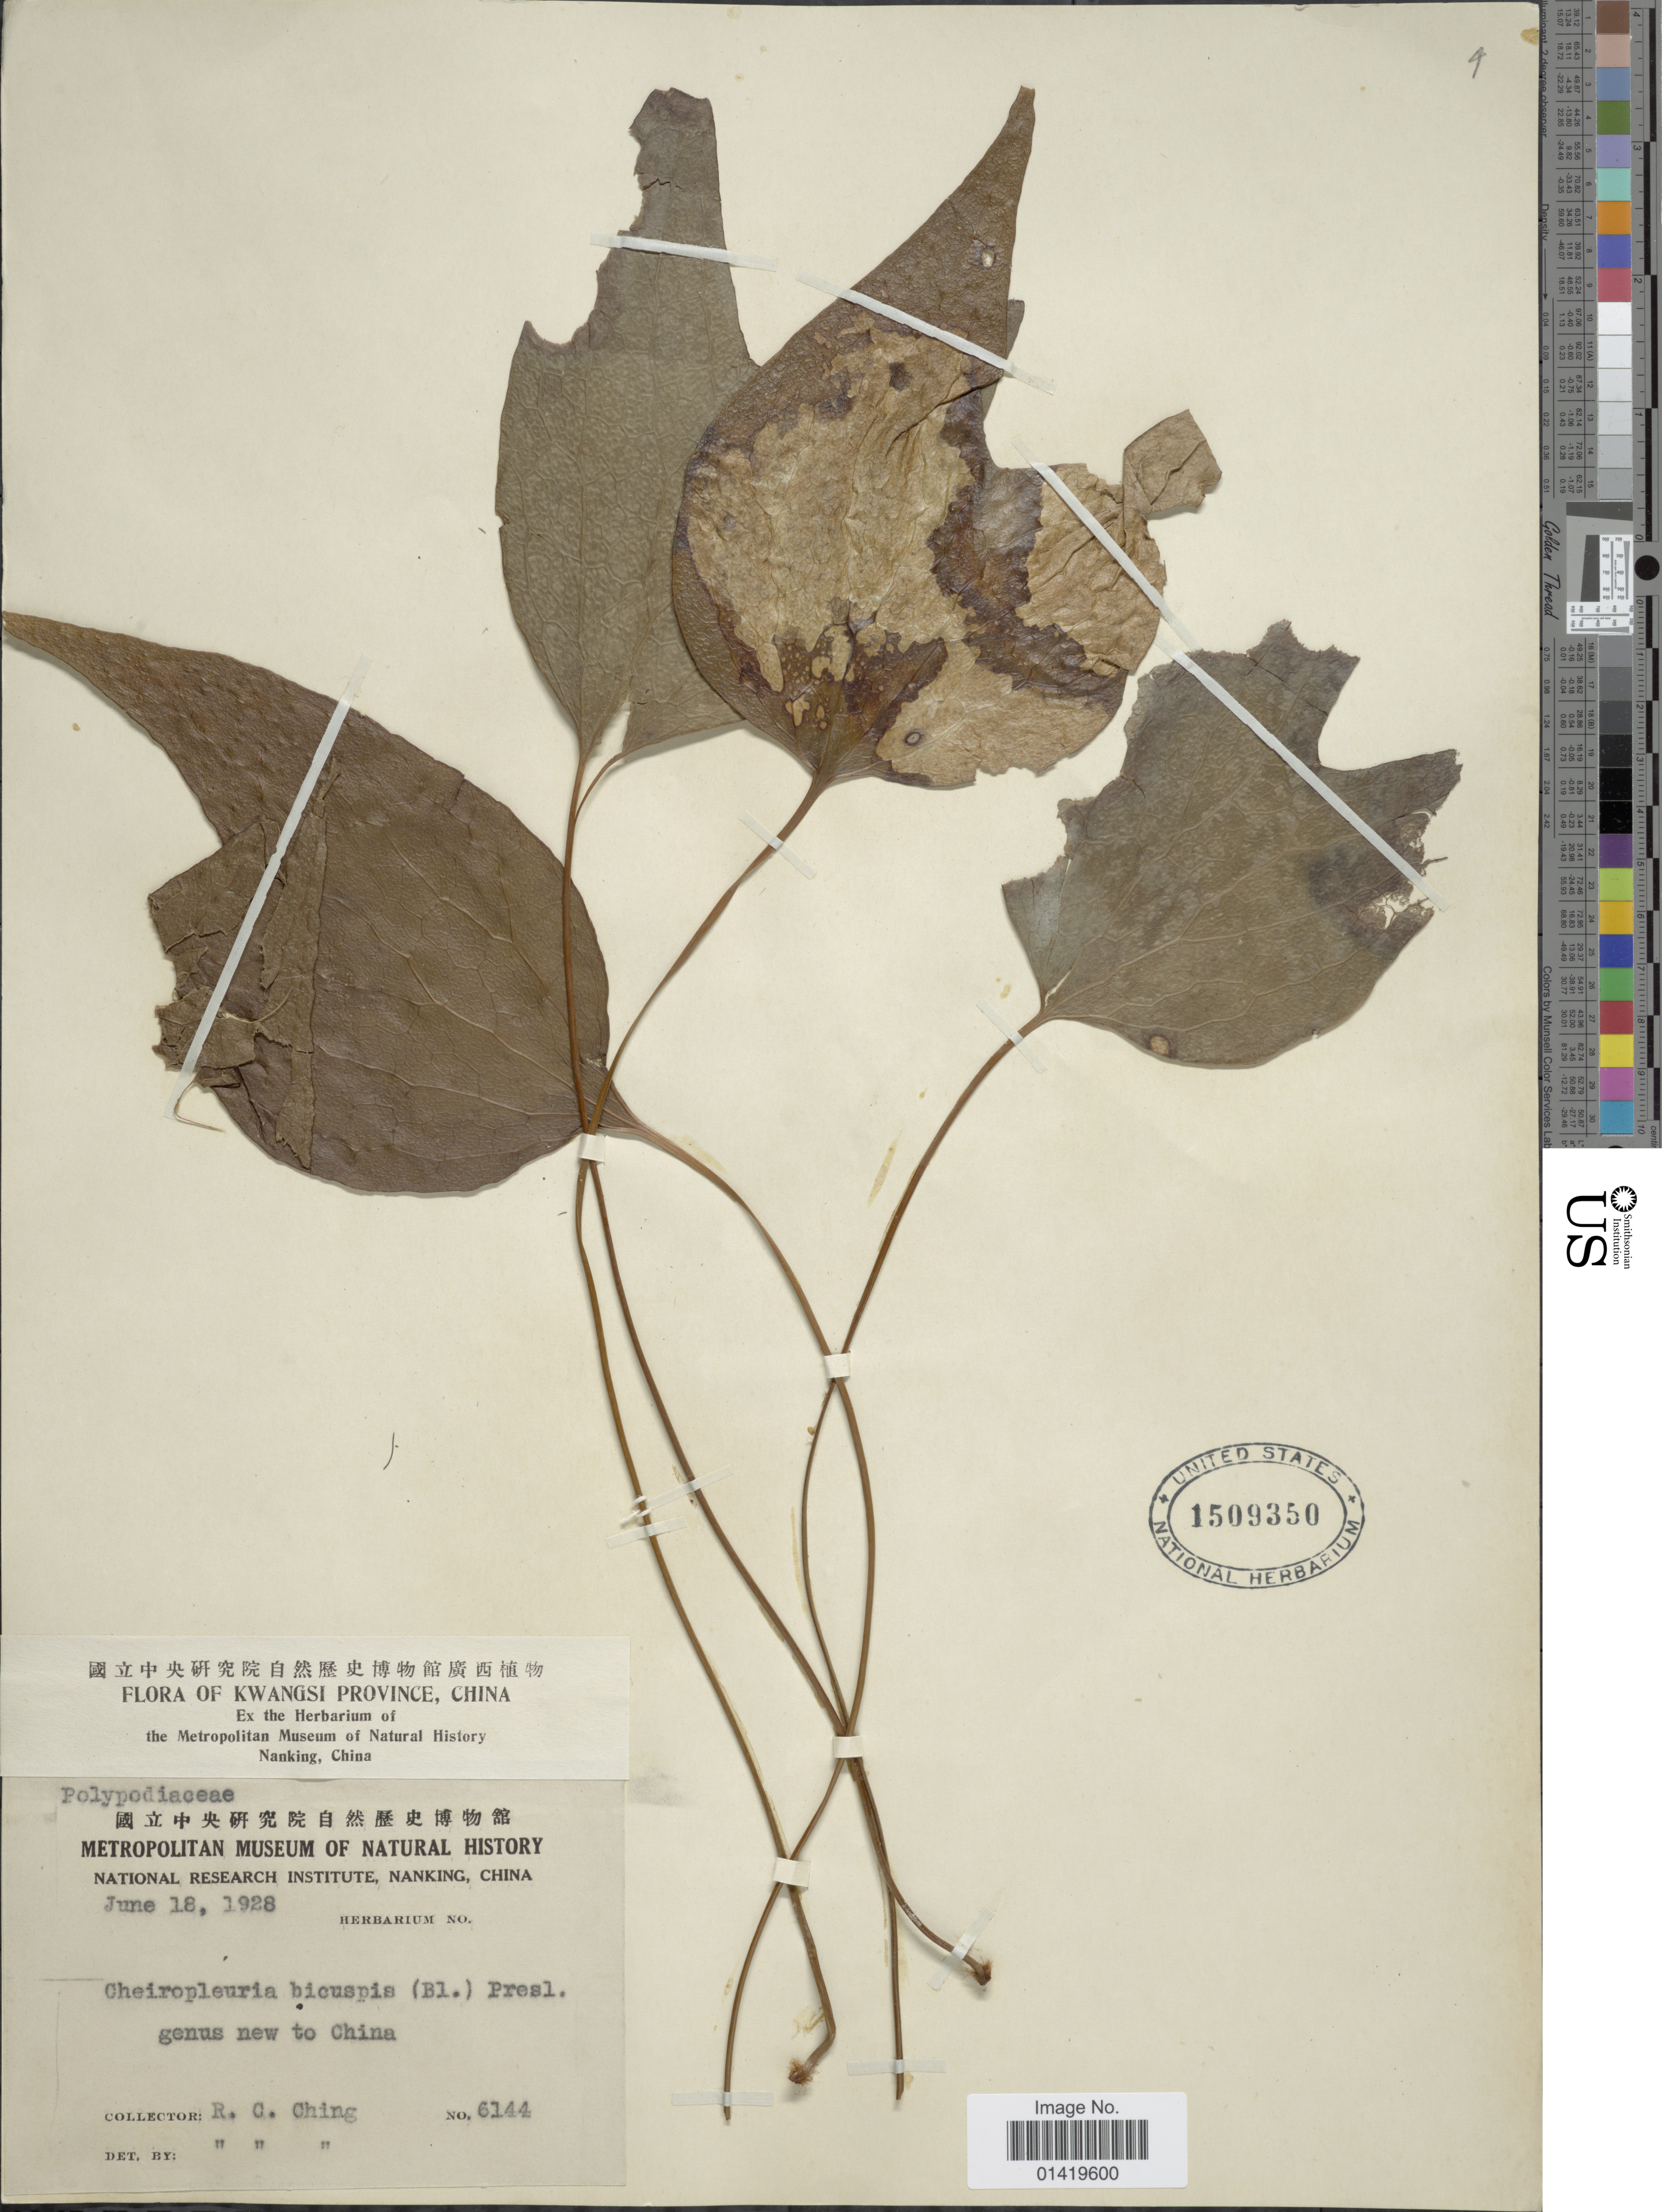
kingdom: Plantae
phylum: Tracheophyta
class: Polypodiopsida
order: Gleicheniales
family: Dipteridaceae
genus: Cheiropleuria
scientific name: Cheiropleuria bicuspis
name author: (Blume) C. Presl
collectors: R. C. Ching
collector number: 6144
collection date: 1928-06-18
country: China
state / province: Guangxi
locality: Kwangsi province, China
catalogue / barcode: US 1509350